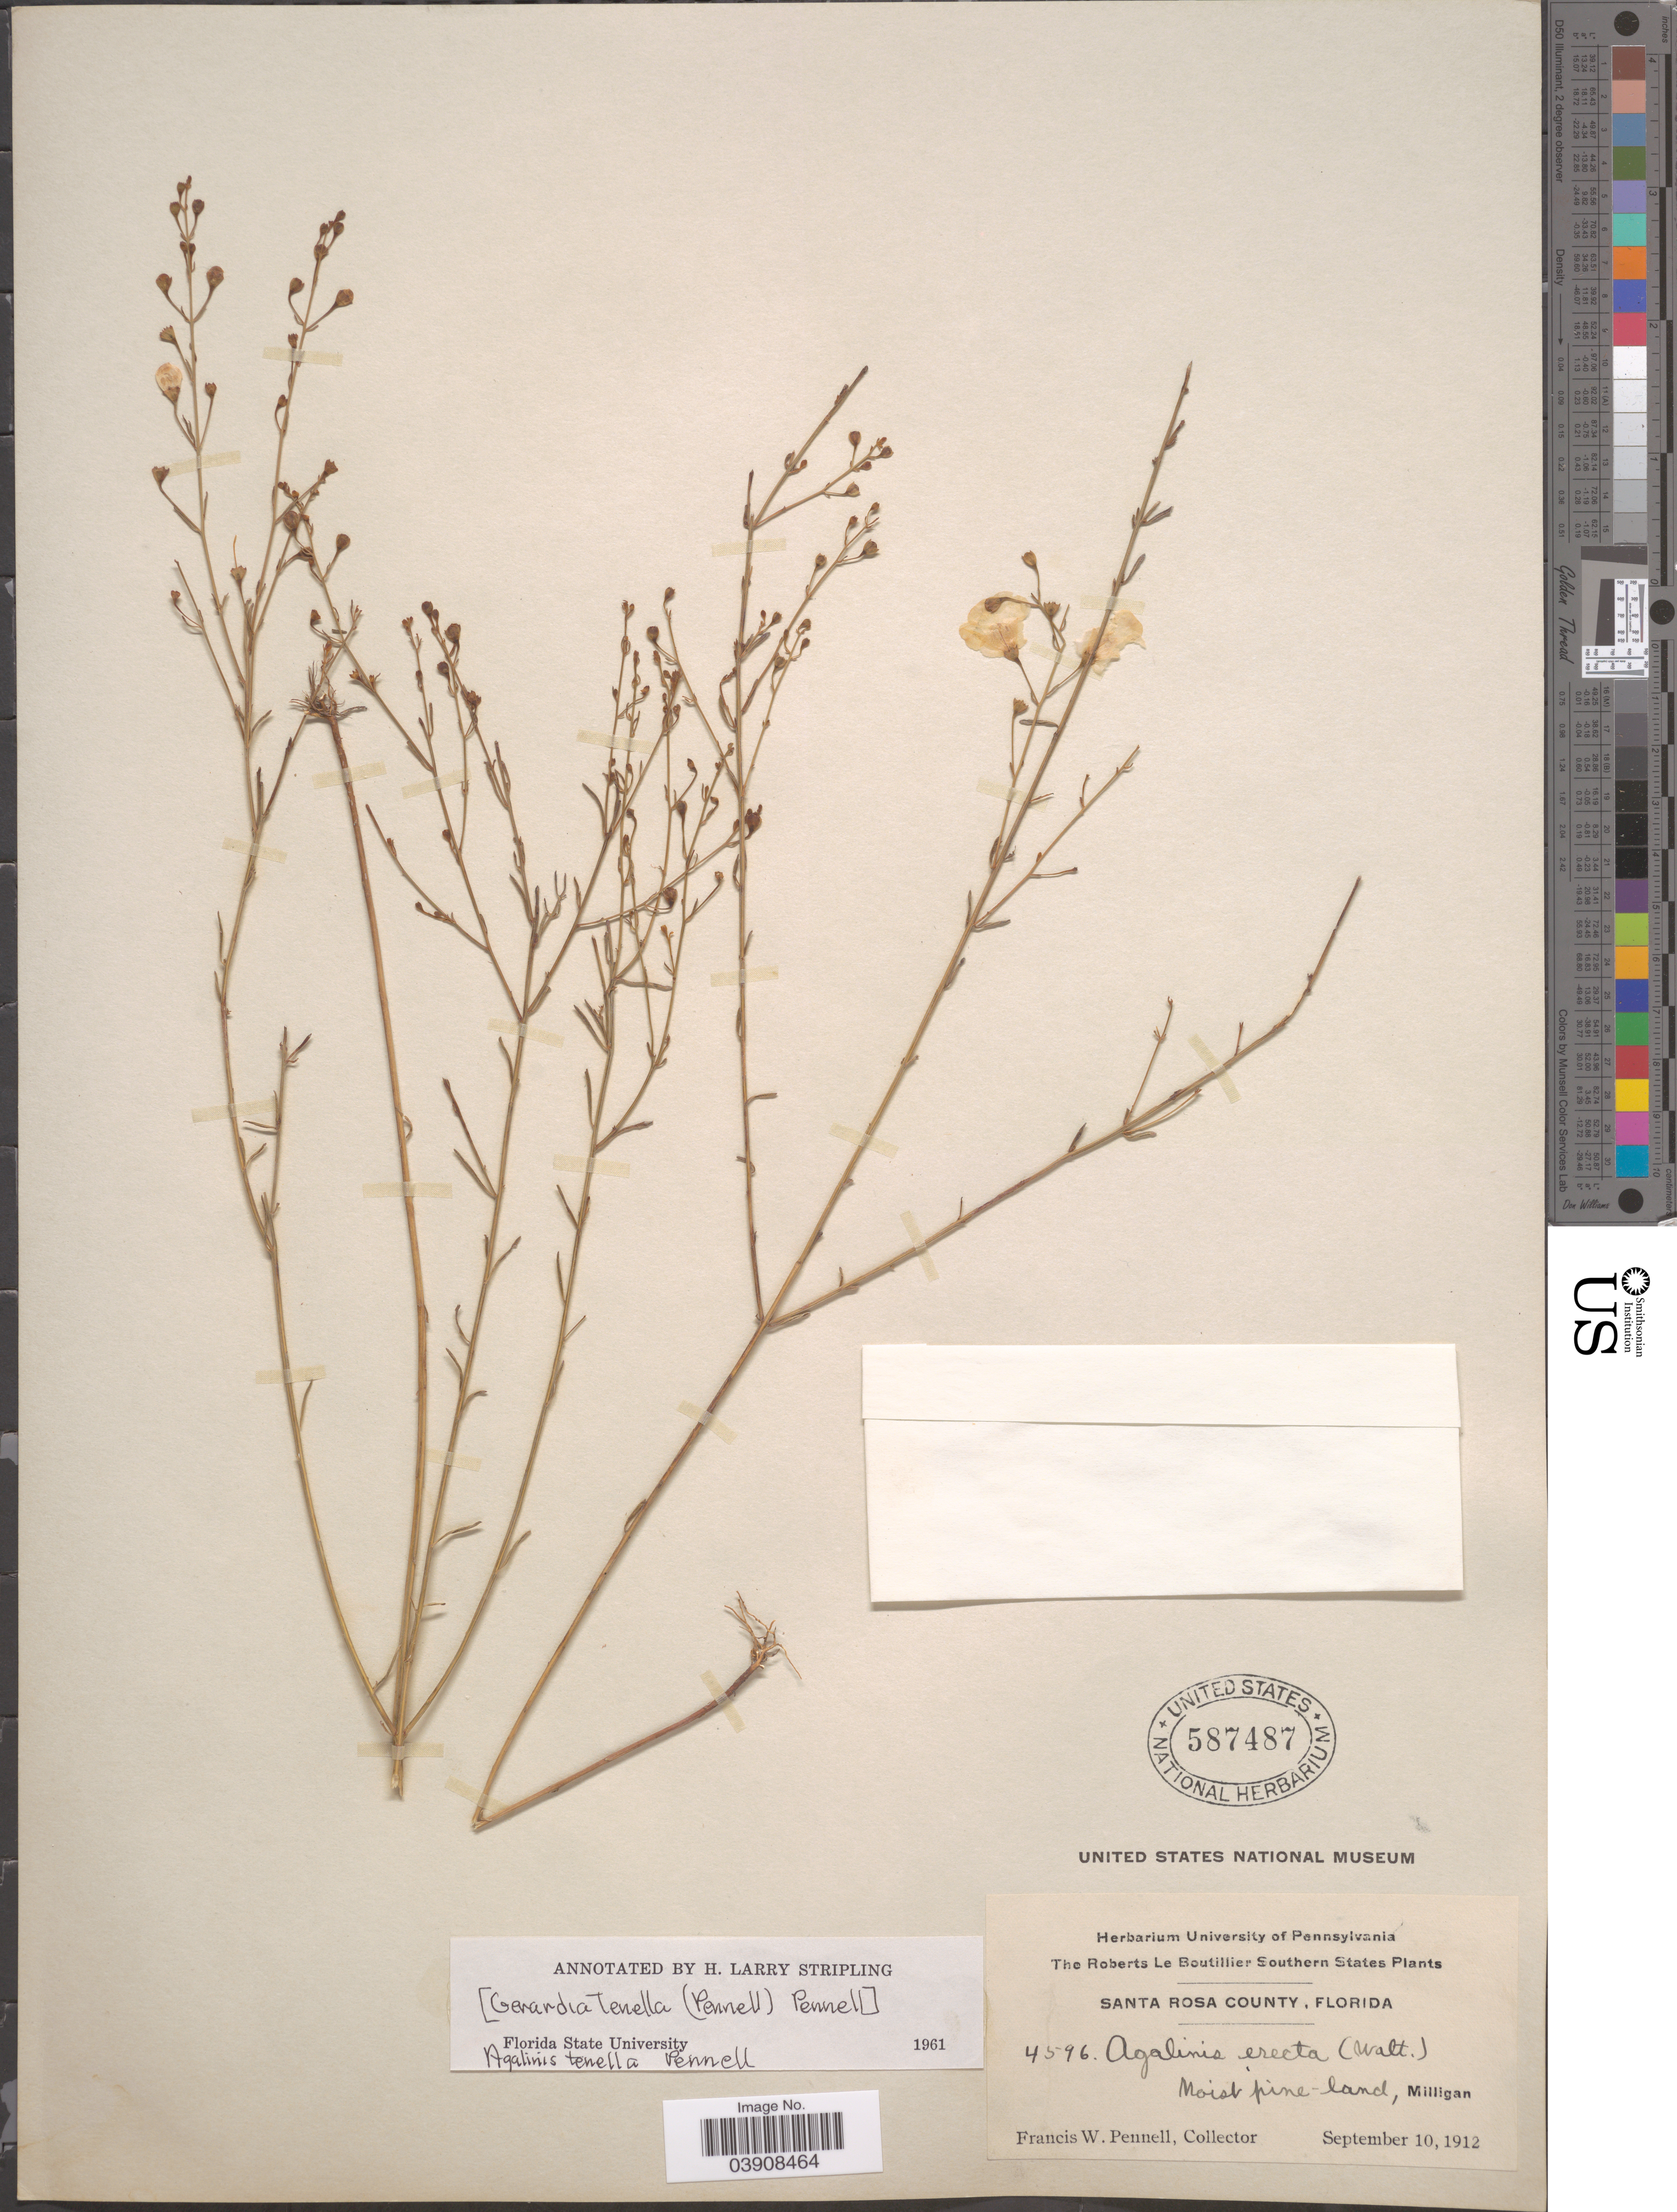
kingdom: Plantae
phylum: Tracheophyta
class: Magnoliopsida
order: Lamiales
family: Orobanchaceae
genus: Agalinis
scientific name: Agalinis tenella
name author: Pennell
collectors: F. W. Pennell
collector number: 4596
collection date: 1912-09-10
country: United States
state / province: Florida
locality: Santa Rosa County. Milligan.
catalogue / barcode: US 587487